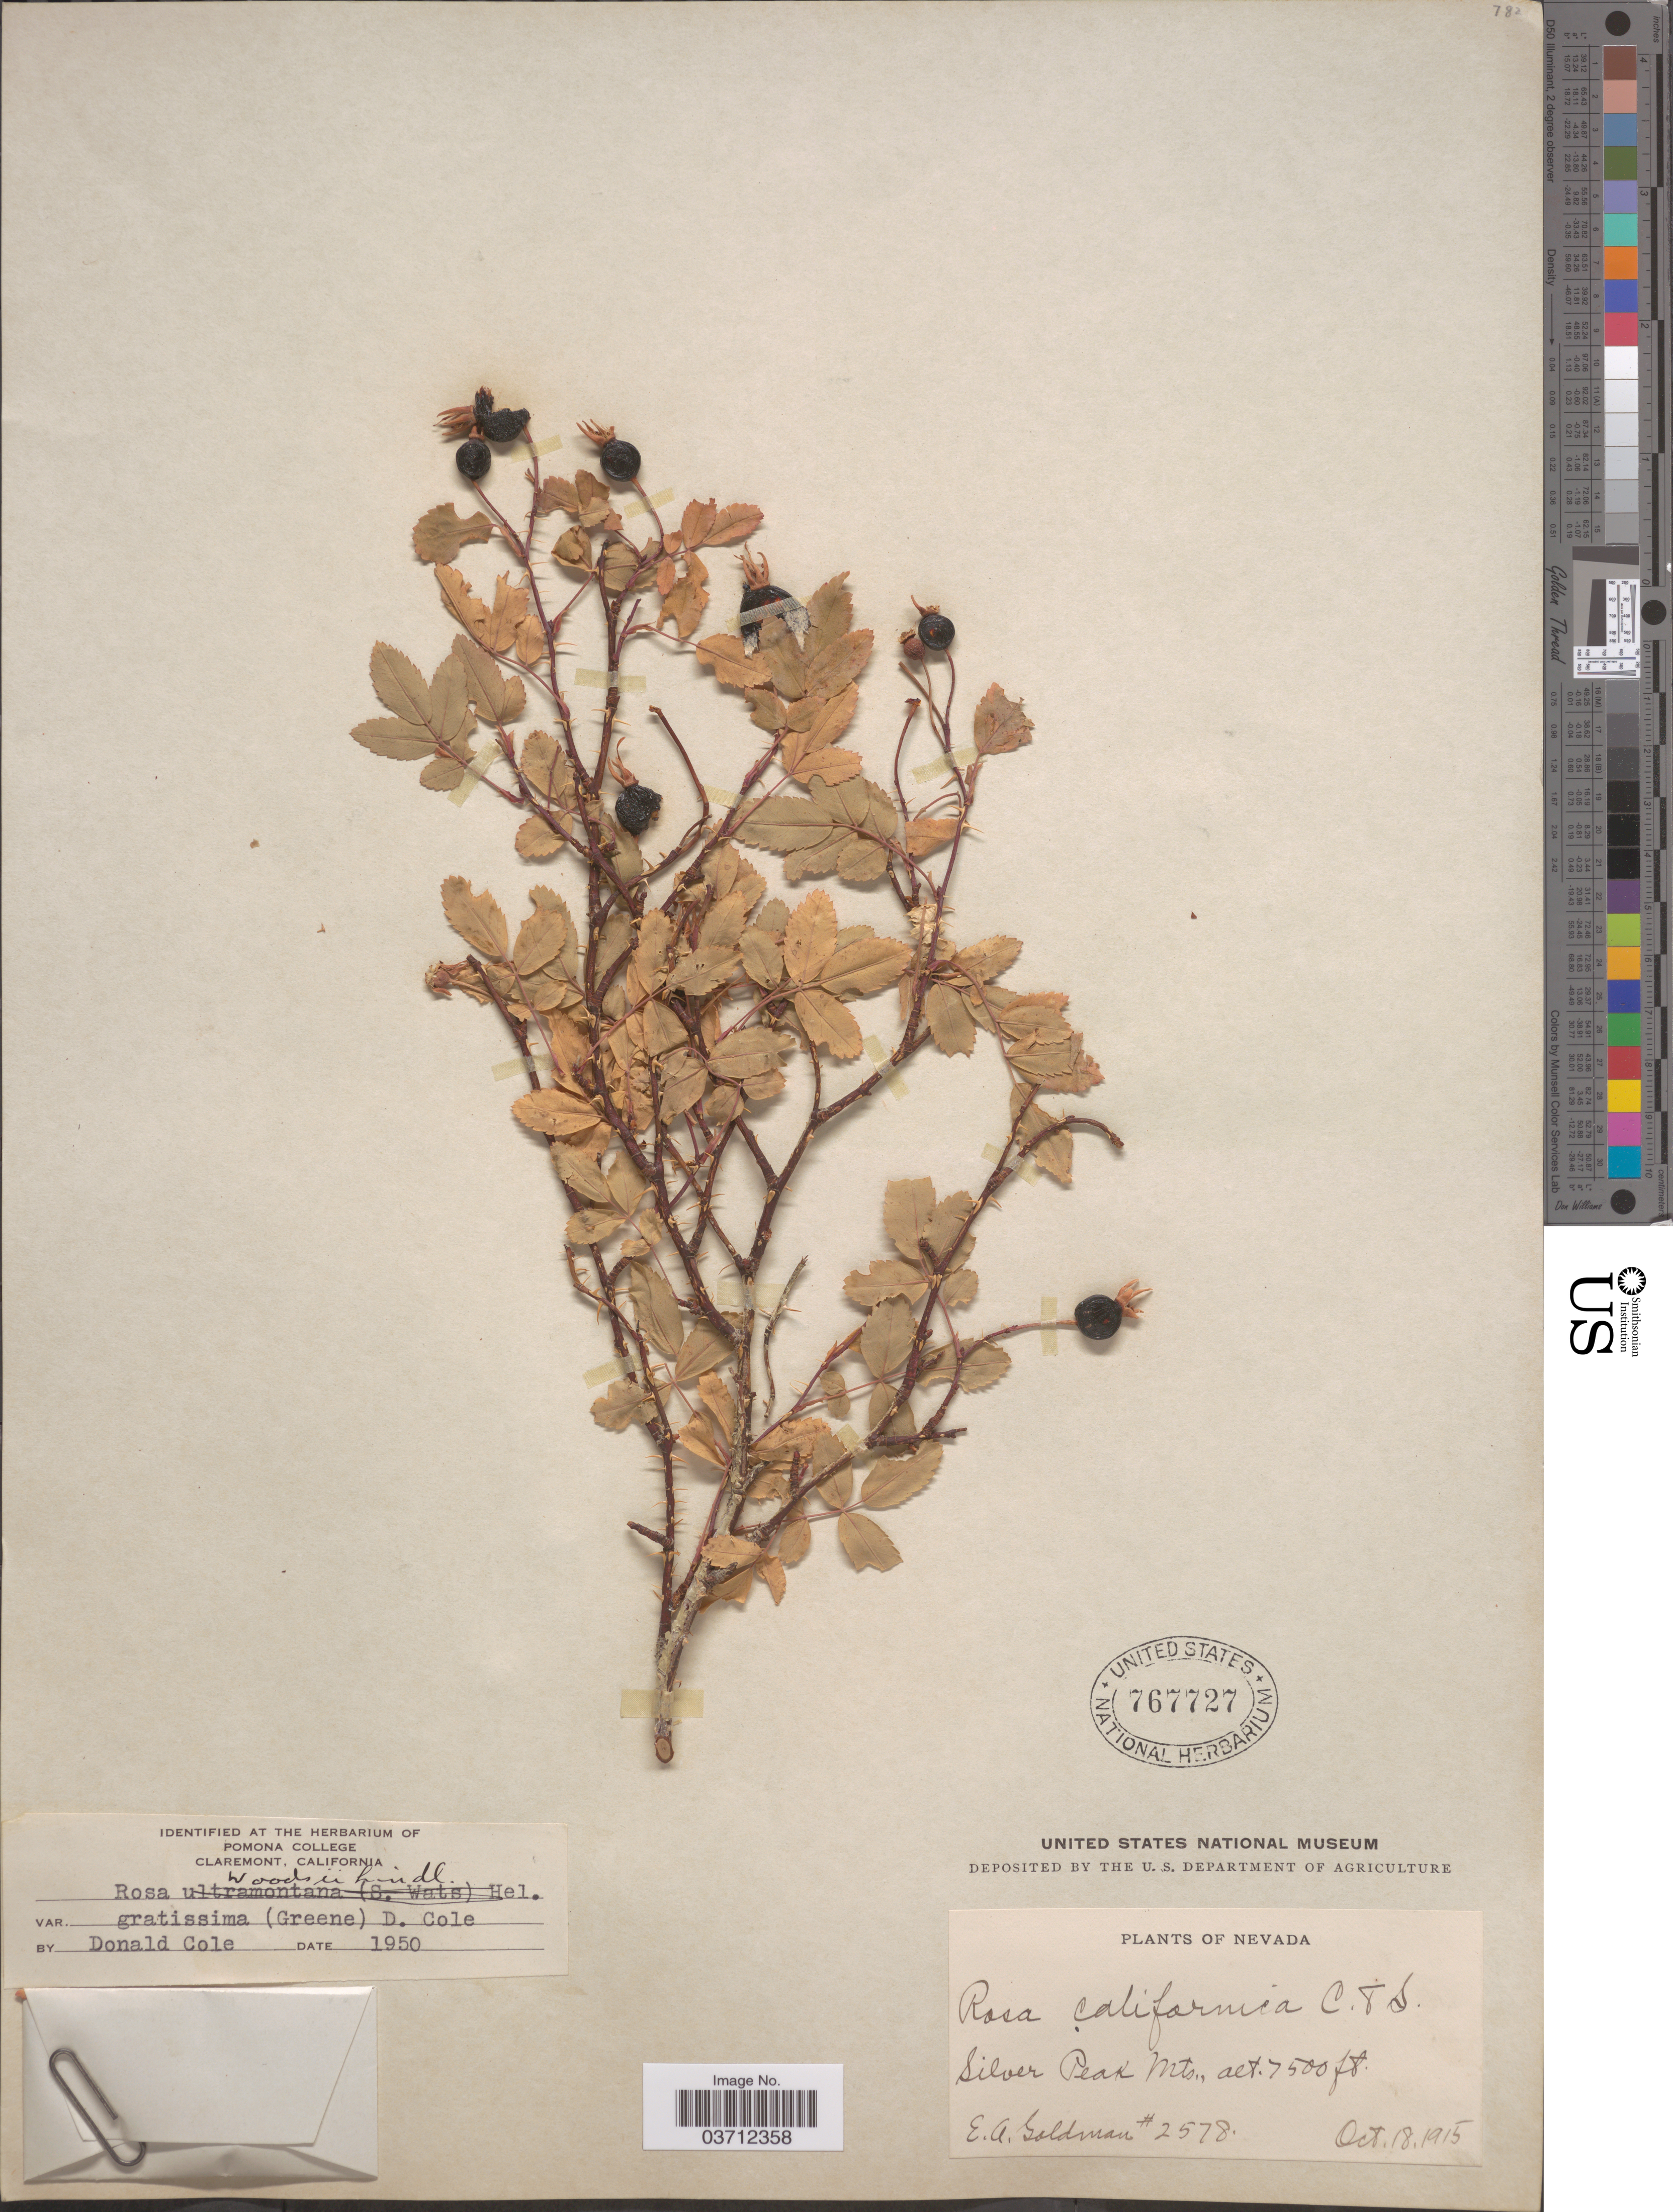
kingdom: Plantae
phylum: Tracheophyta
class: Magnoliopsida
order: Rosales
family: Rosaceae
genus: Rosa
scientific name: Rosa woodsii var. gratissima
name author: (Greene) D. Cole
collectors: E. A. Goldman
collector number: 2578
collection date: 1915-10-18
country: United States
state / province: Nevada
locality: Silver Peak Mts.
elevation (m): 2286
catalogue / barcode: US 767727